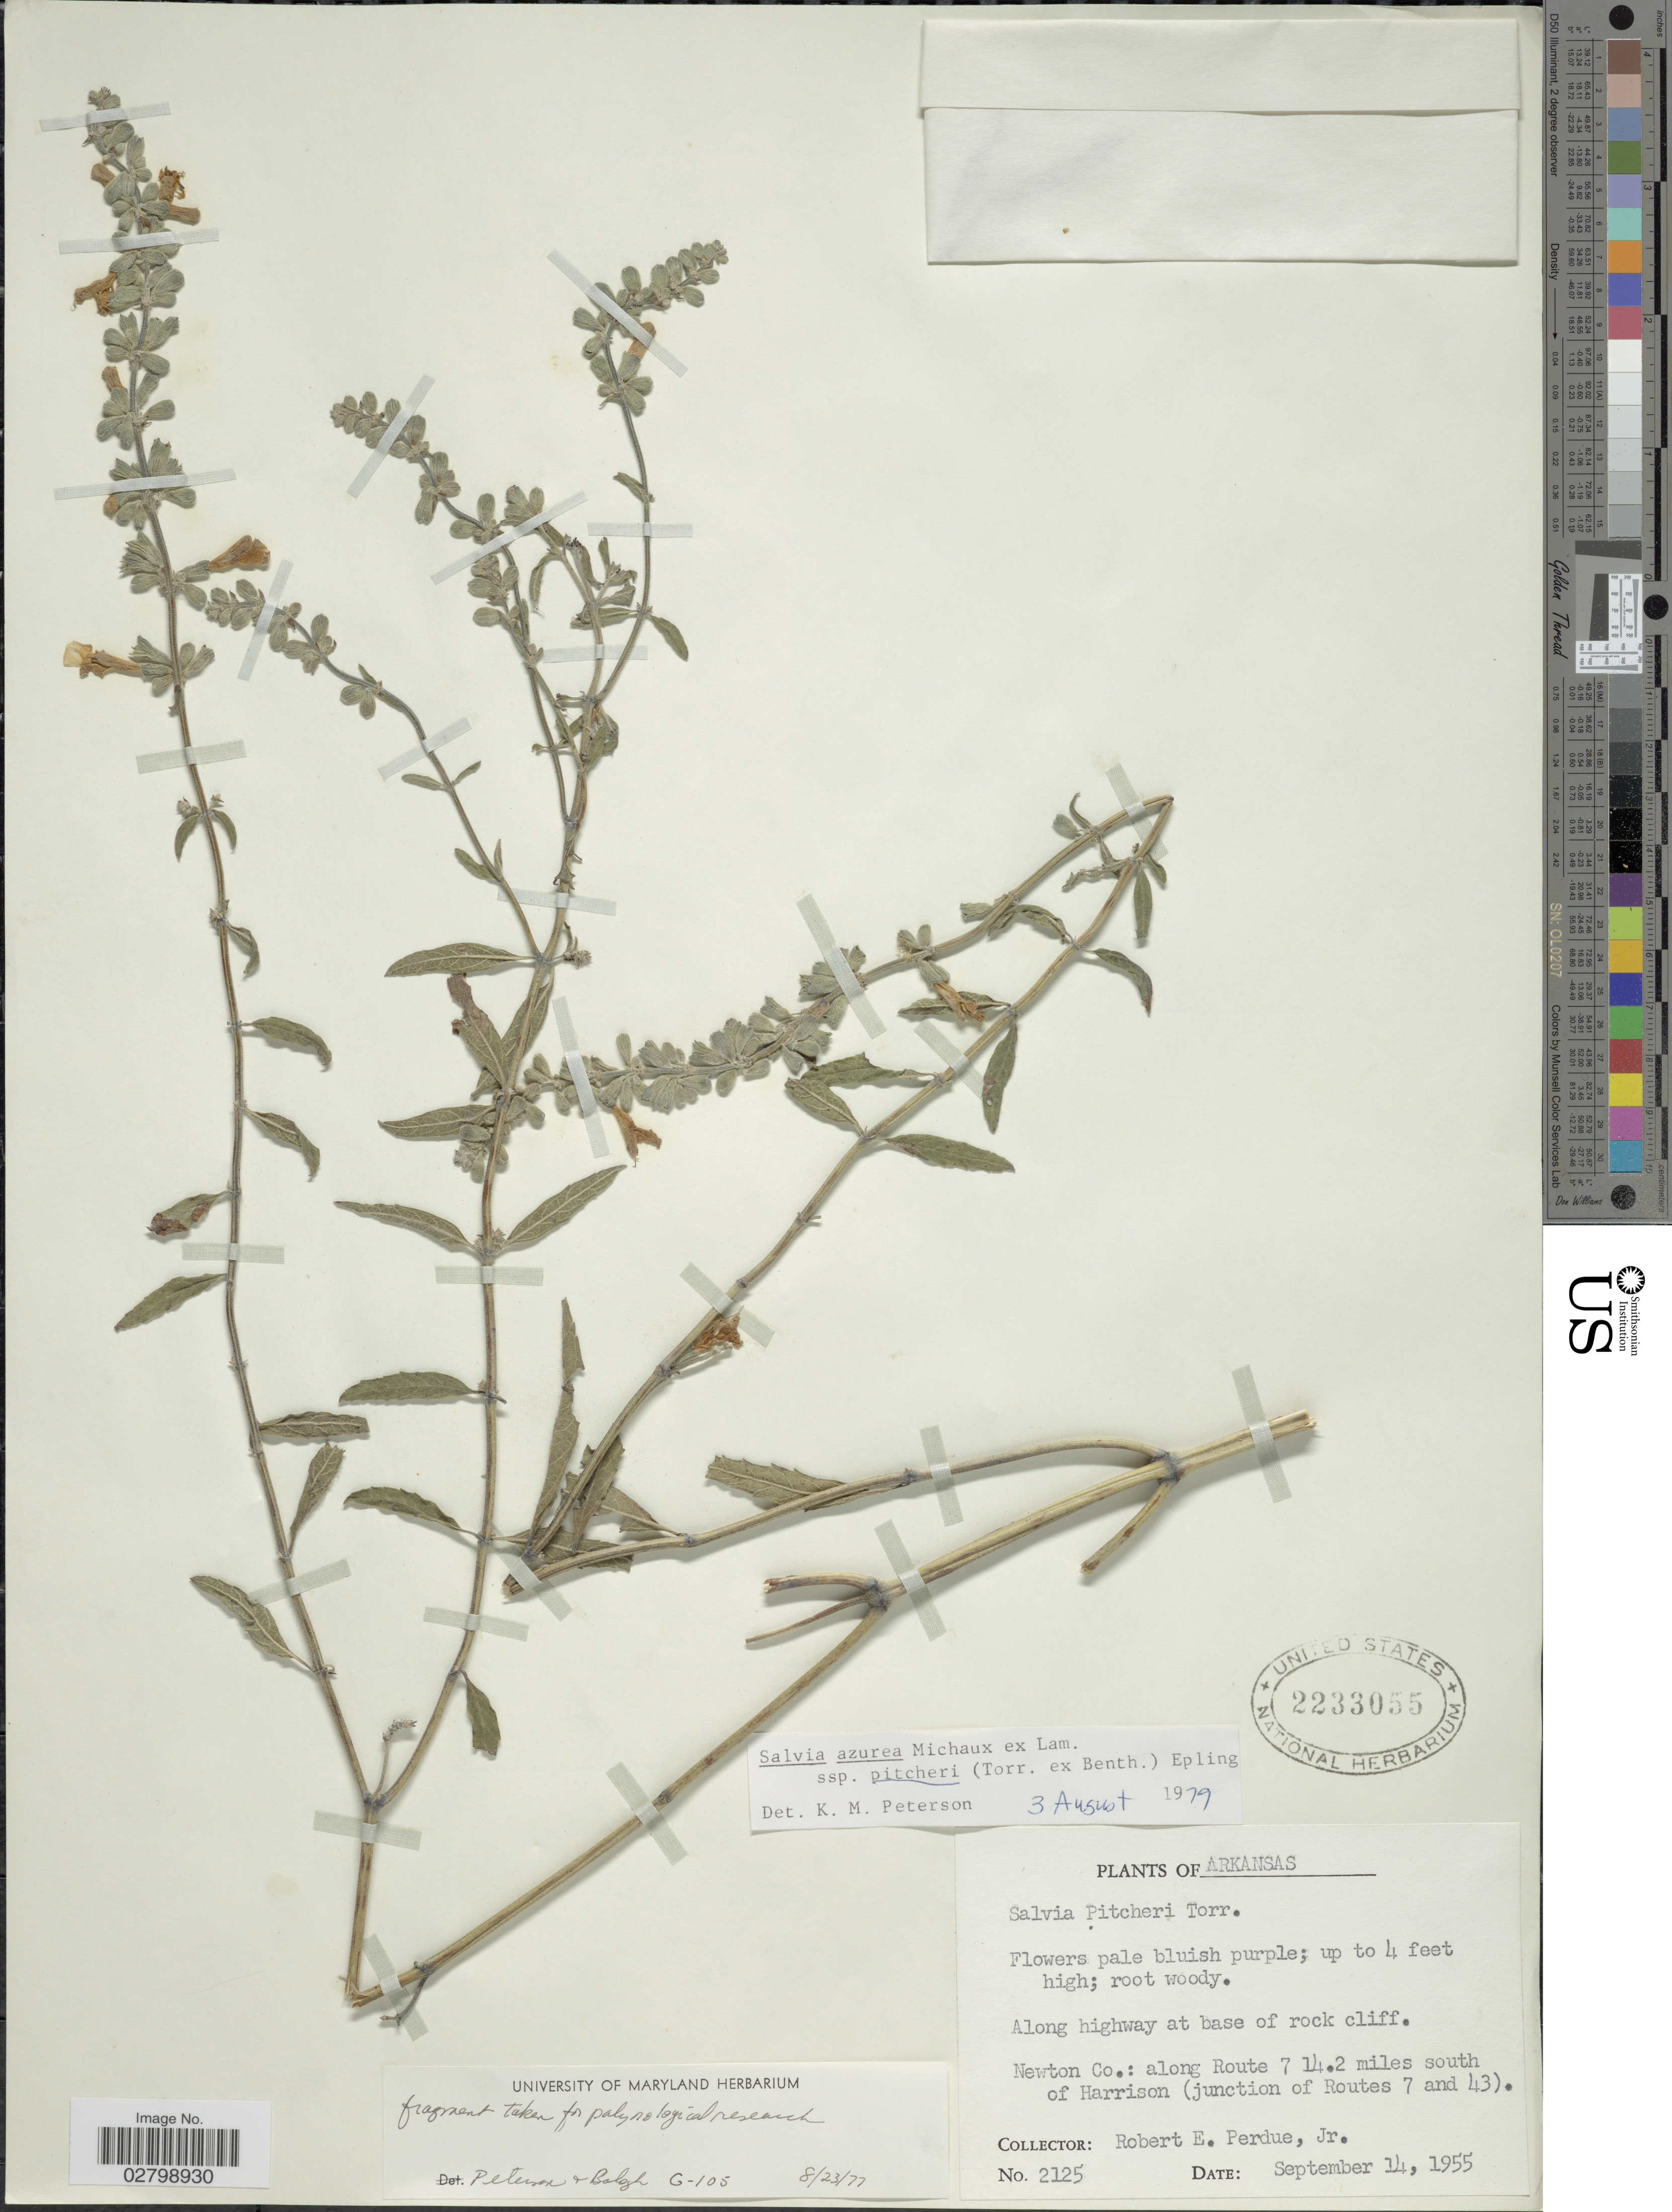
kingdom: Plantae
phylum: Tracheophyta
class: Magnoliopsida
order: Lamiales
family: Lamiaceae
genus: Salvia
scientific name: Salvia azurea subsp. pitcheri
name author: Michx. ex Lam.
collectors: R. E. Perdue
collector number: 2125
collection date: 1955-09-14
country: United States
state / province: Arkansas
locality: Along highway at base of rock cliff. Newton Co.: along Route 7 14.2 miles south of Harrison (junction of Routes 7 and 43).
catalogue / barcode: US 2233055